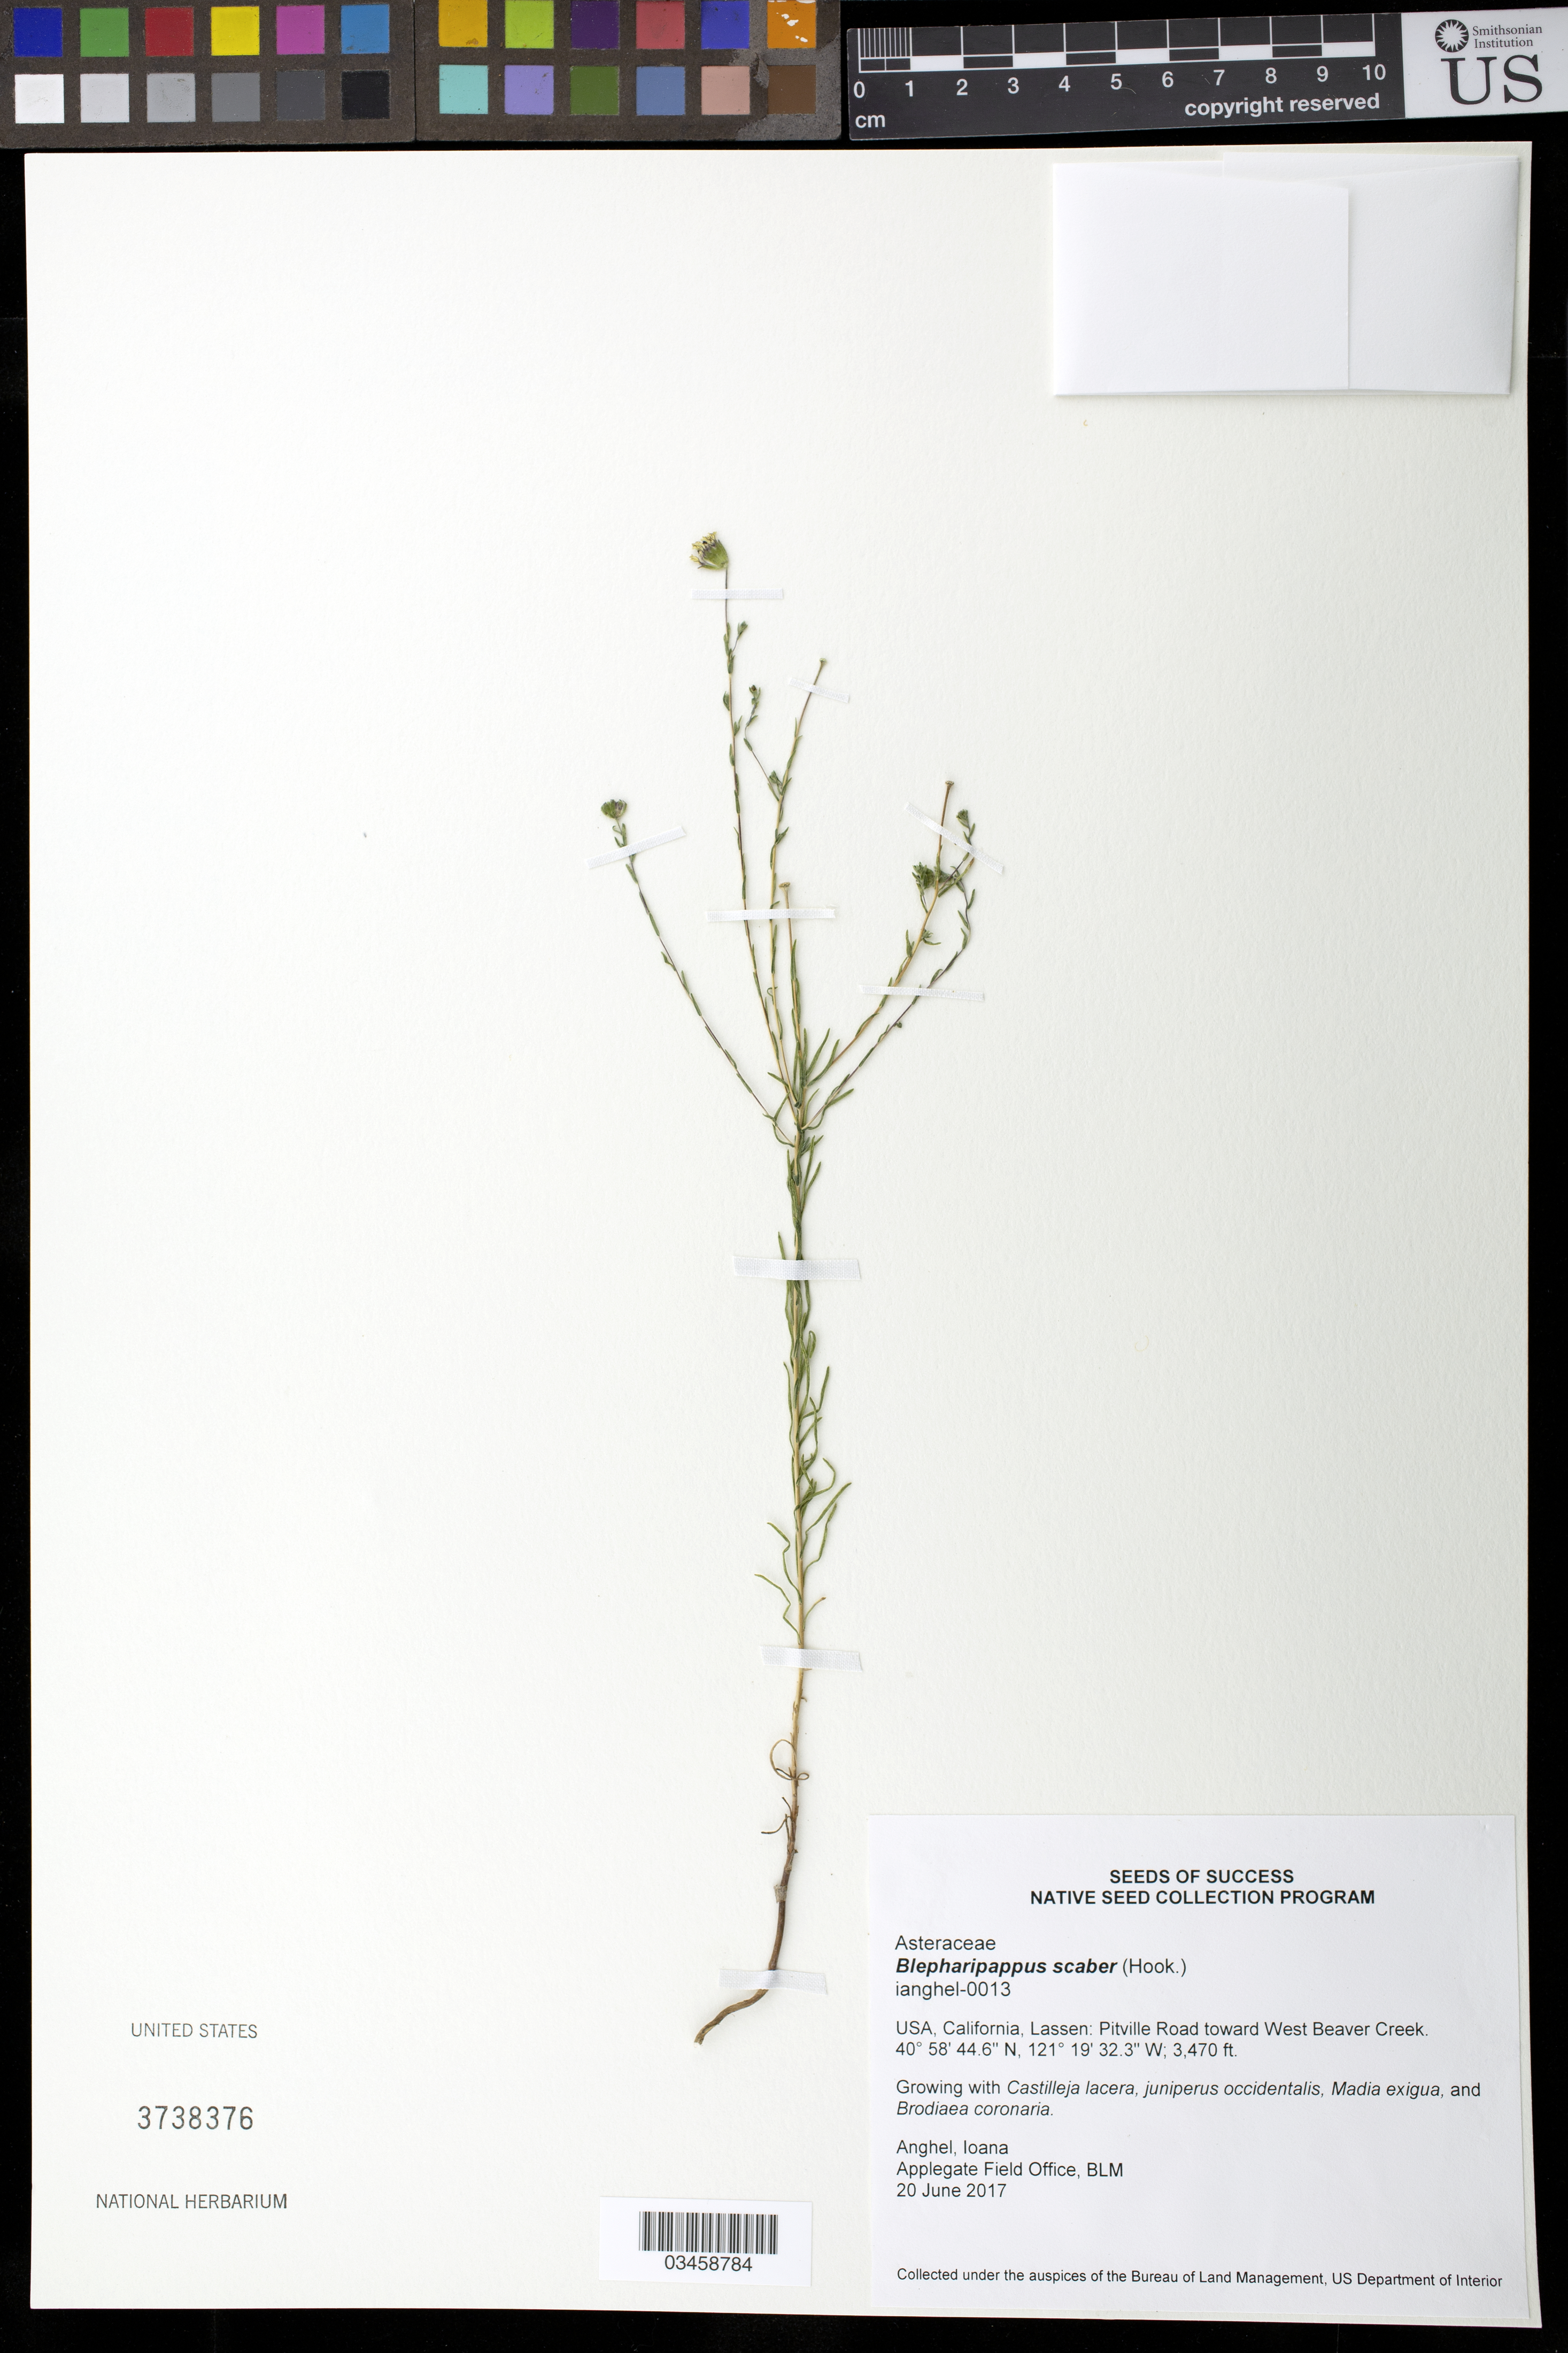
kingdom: Plantae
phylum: Tracheophyta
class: Magnoliopsida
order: Asterales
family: Asteraceae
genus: Blepharipappus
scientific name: Blepharipappus scaber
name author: Hook.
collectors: I. Anghel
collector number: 0013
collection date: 2017-06-20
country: United States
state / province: California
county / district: Lassen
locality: Pitville Road toward West Beaver Creek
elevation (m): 1058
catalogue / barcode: US 3738376